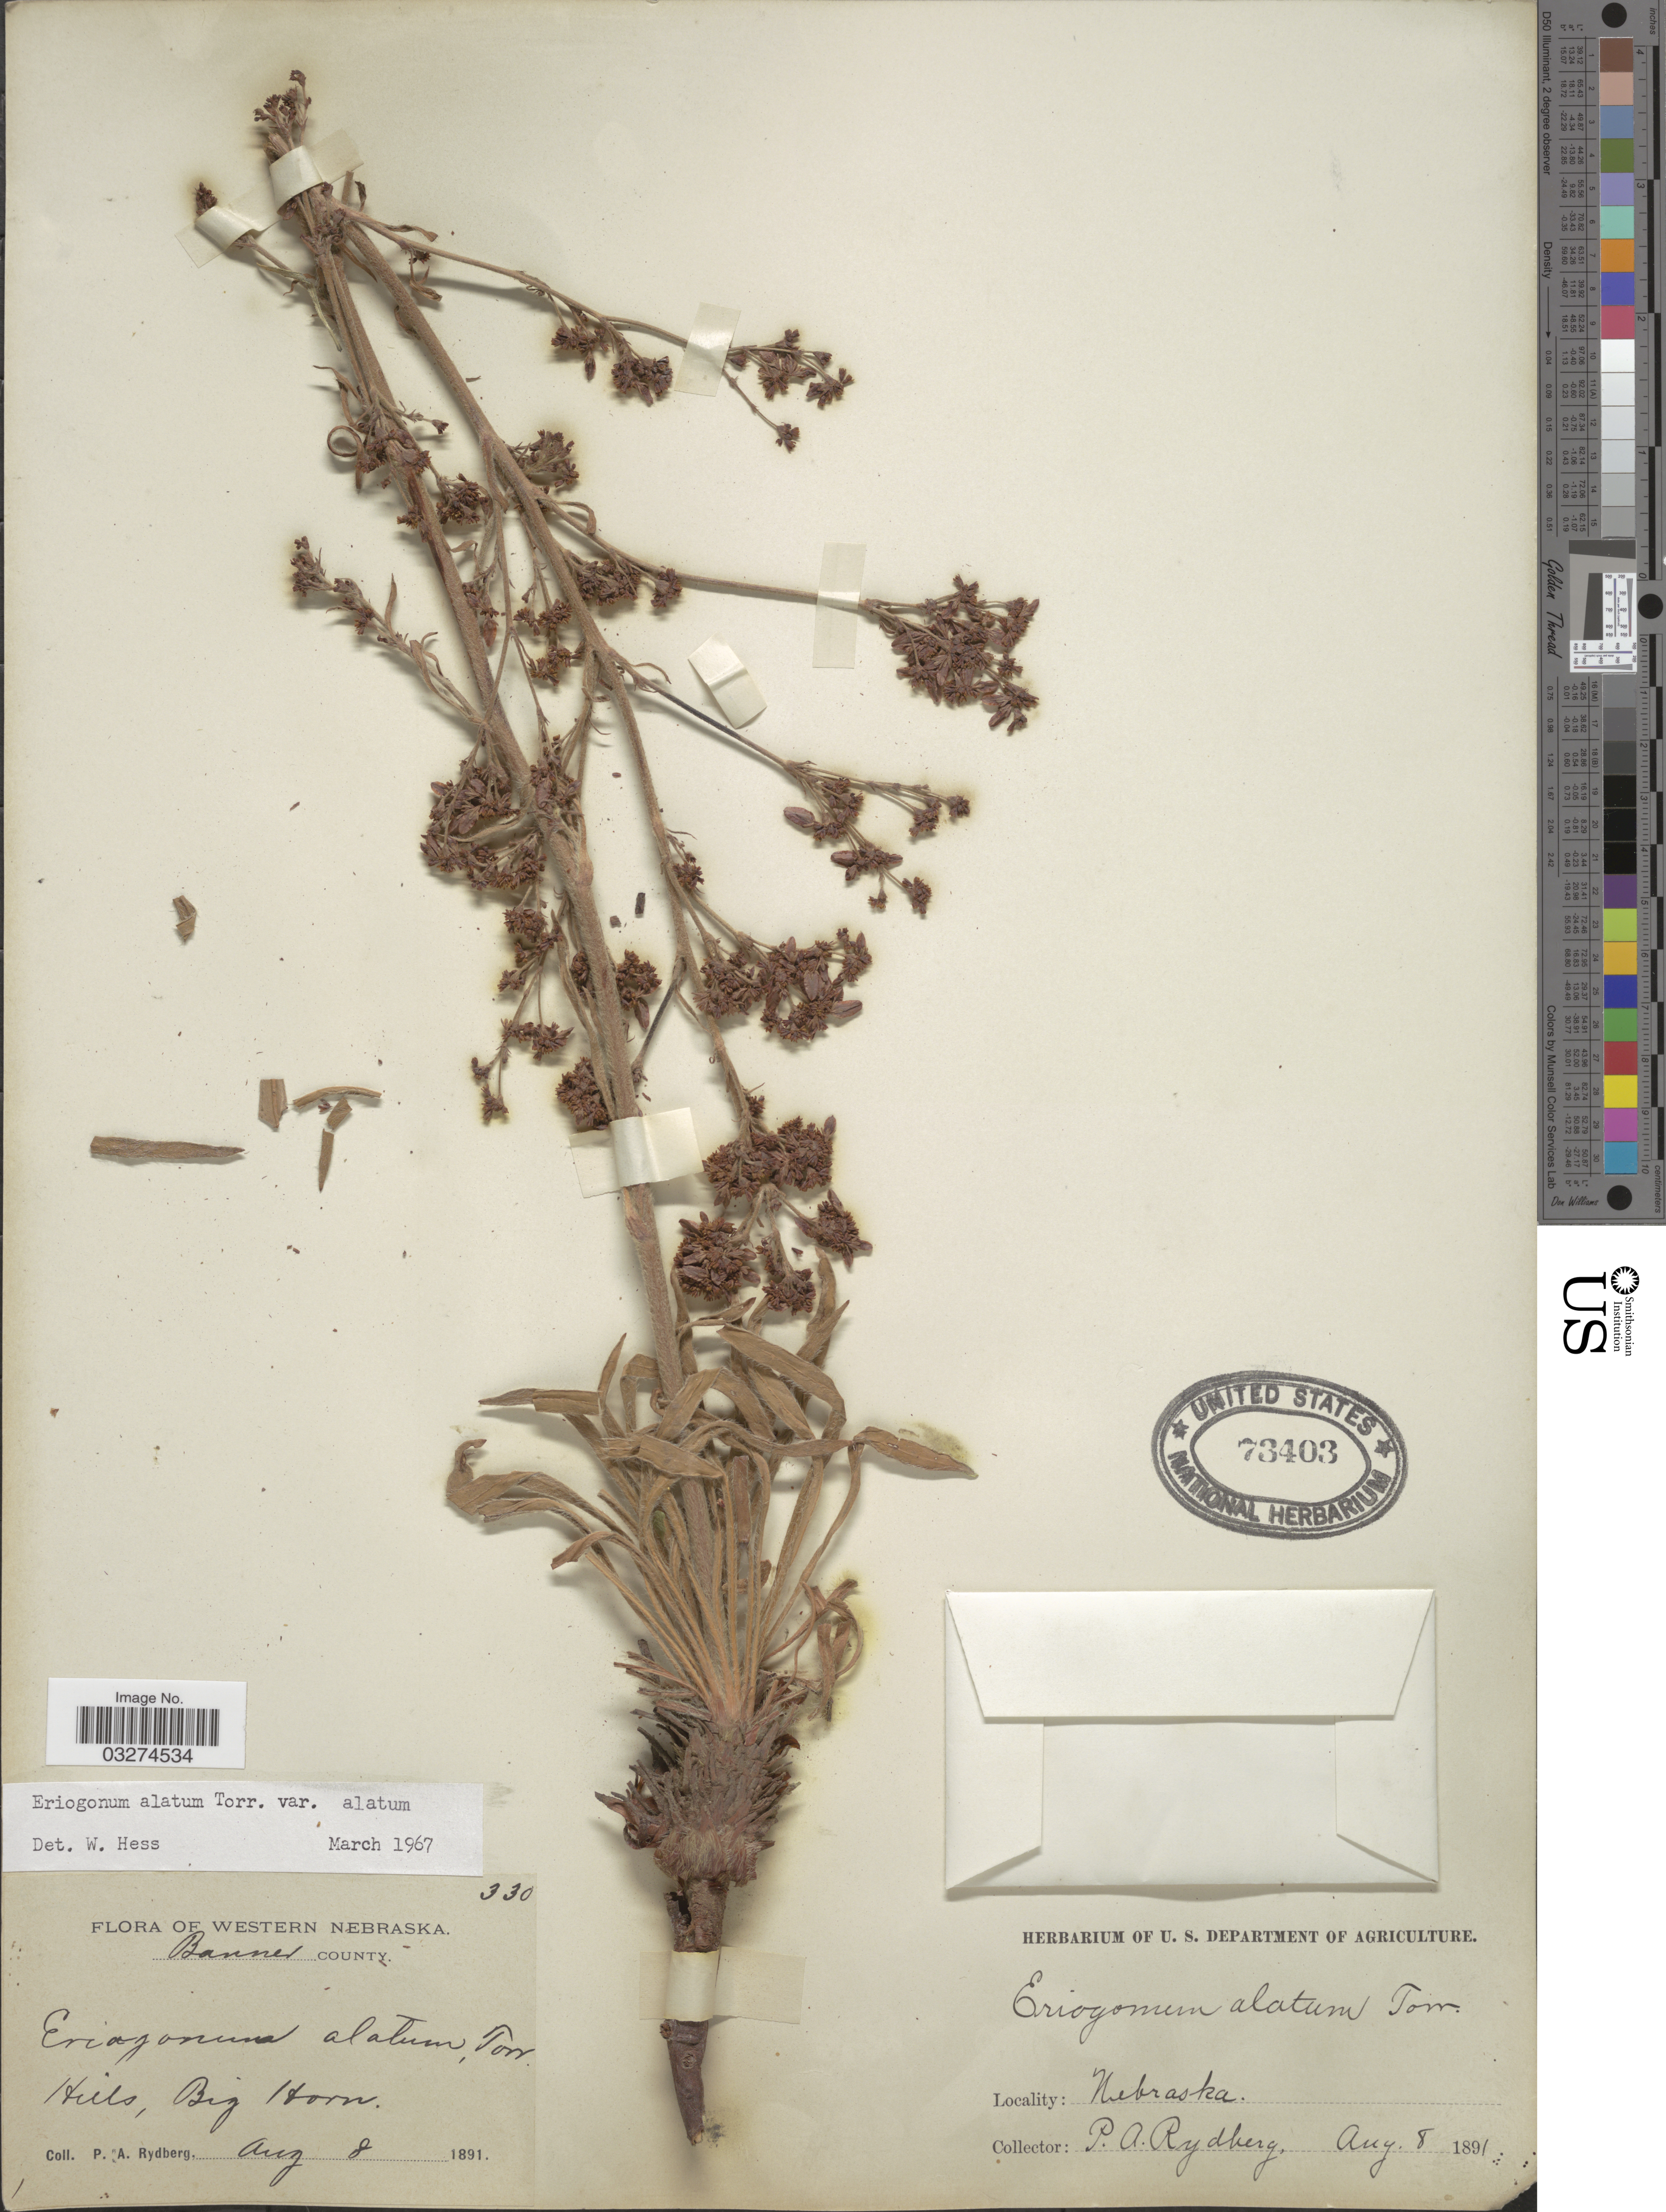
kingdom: Plantae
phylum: Tracheophyta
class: Magnoliopsida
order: Caryophyllales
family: Polygonaceae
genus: Eriogonum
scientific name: Eriogonum alatum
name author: Torr.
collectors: P. A. Rydberg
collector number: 330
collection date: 1891-08-08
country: United States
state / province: Nebraska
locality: Western Nebraska. Banner County. Hills, Big Horn.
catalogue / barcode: US 73403